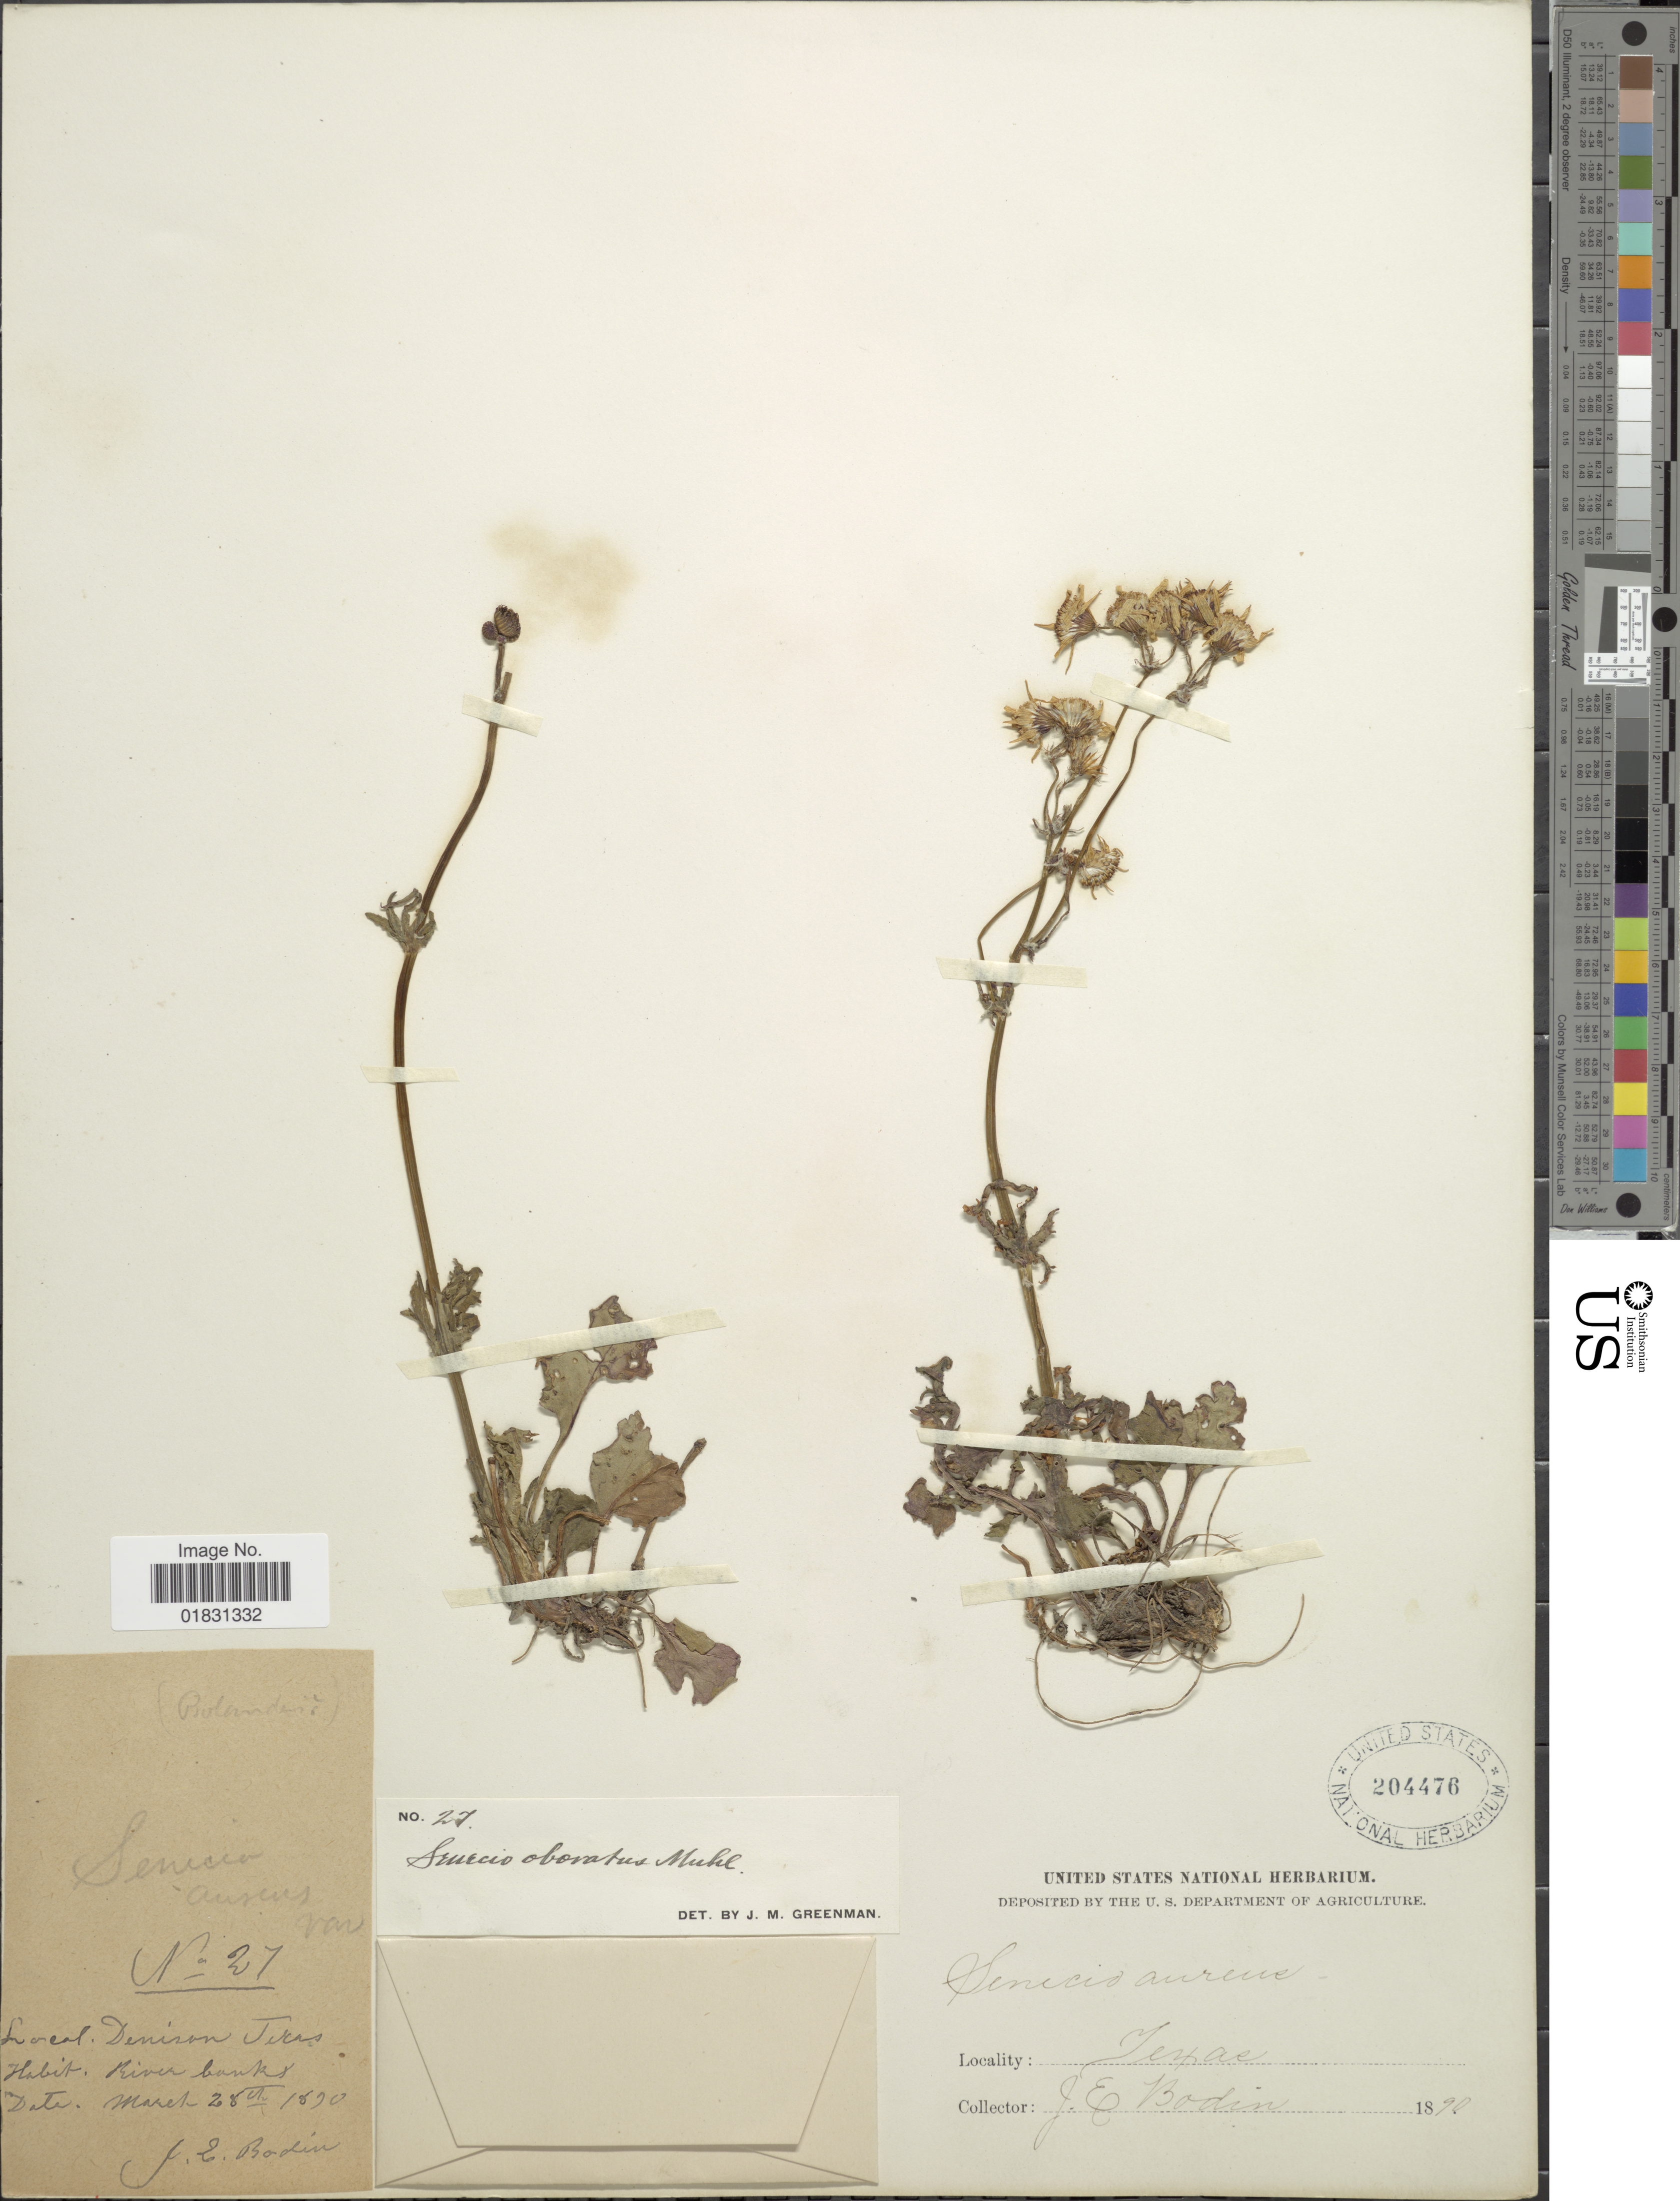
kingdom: Plantae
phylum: Tracheophyta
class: Magnoliopsida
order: Asterales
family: Asteraceae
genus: Packera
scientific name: Packera obovata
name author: (Muhl. ex Willd.) W.A. Weber & Á. Löve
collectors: J. E. Bodin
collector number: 27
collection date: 1890-03-28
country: United States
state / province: Texas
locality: Denison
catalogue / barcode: US 204476